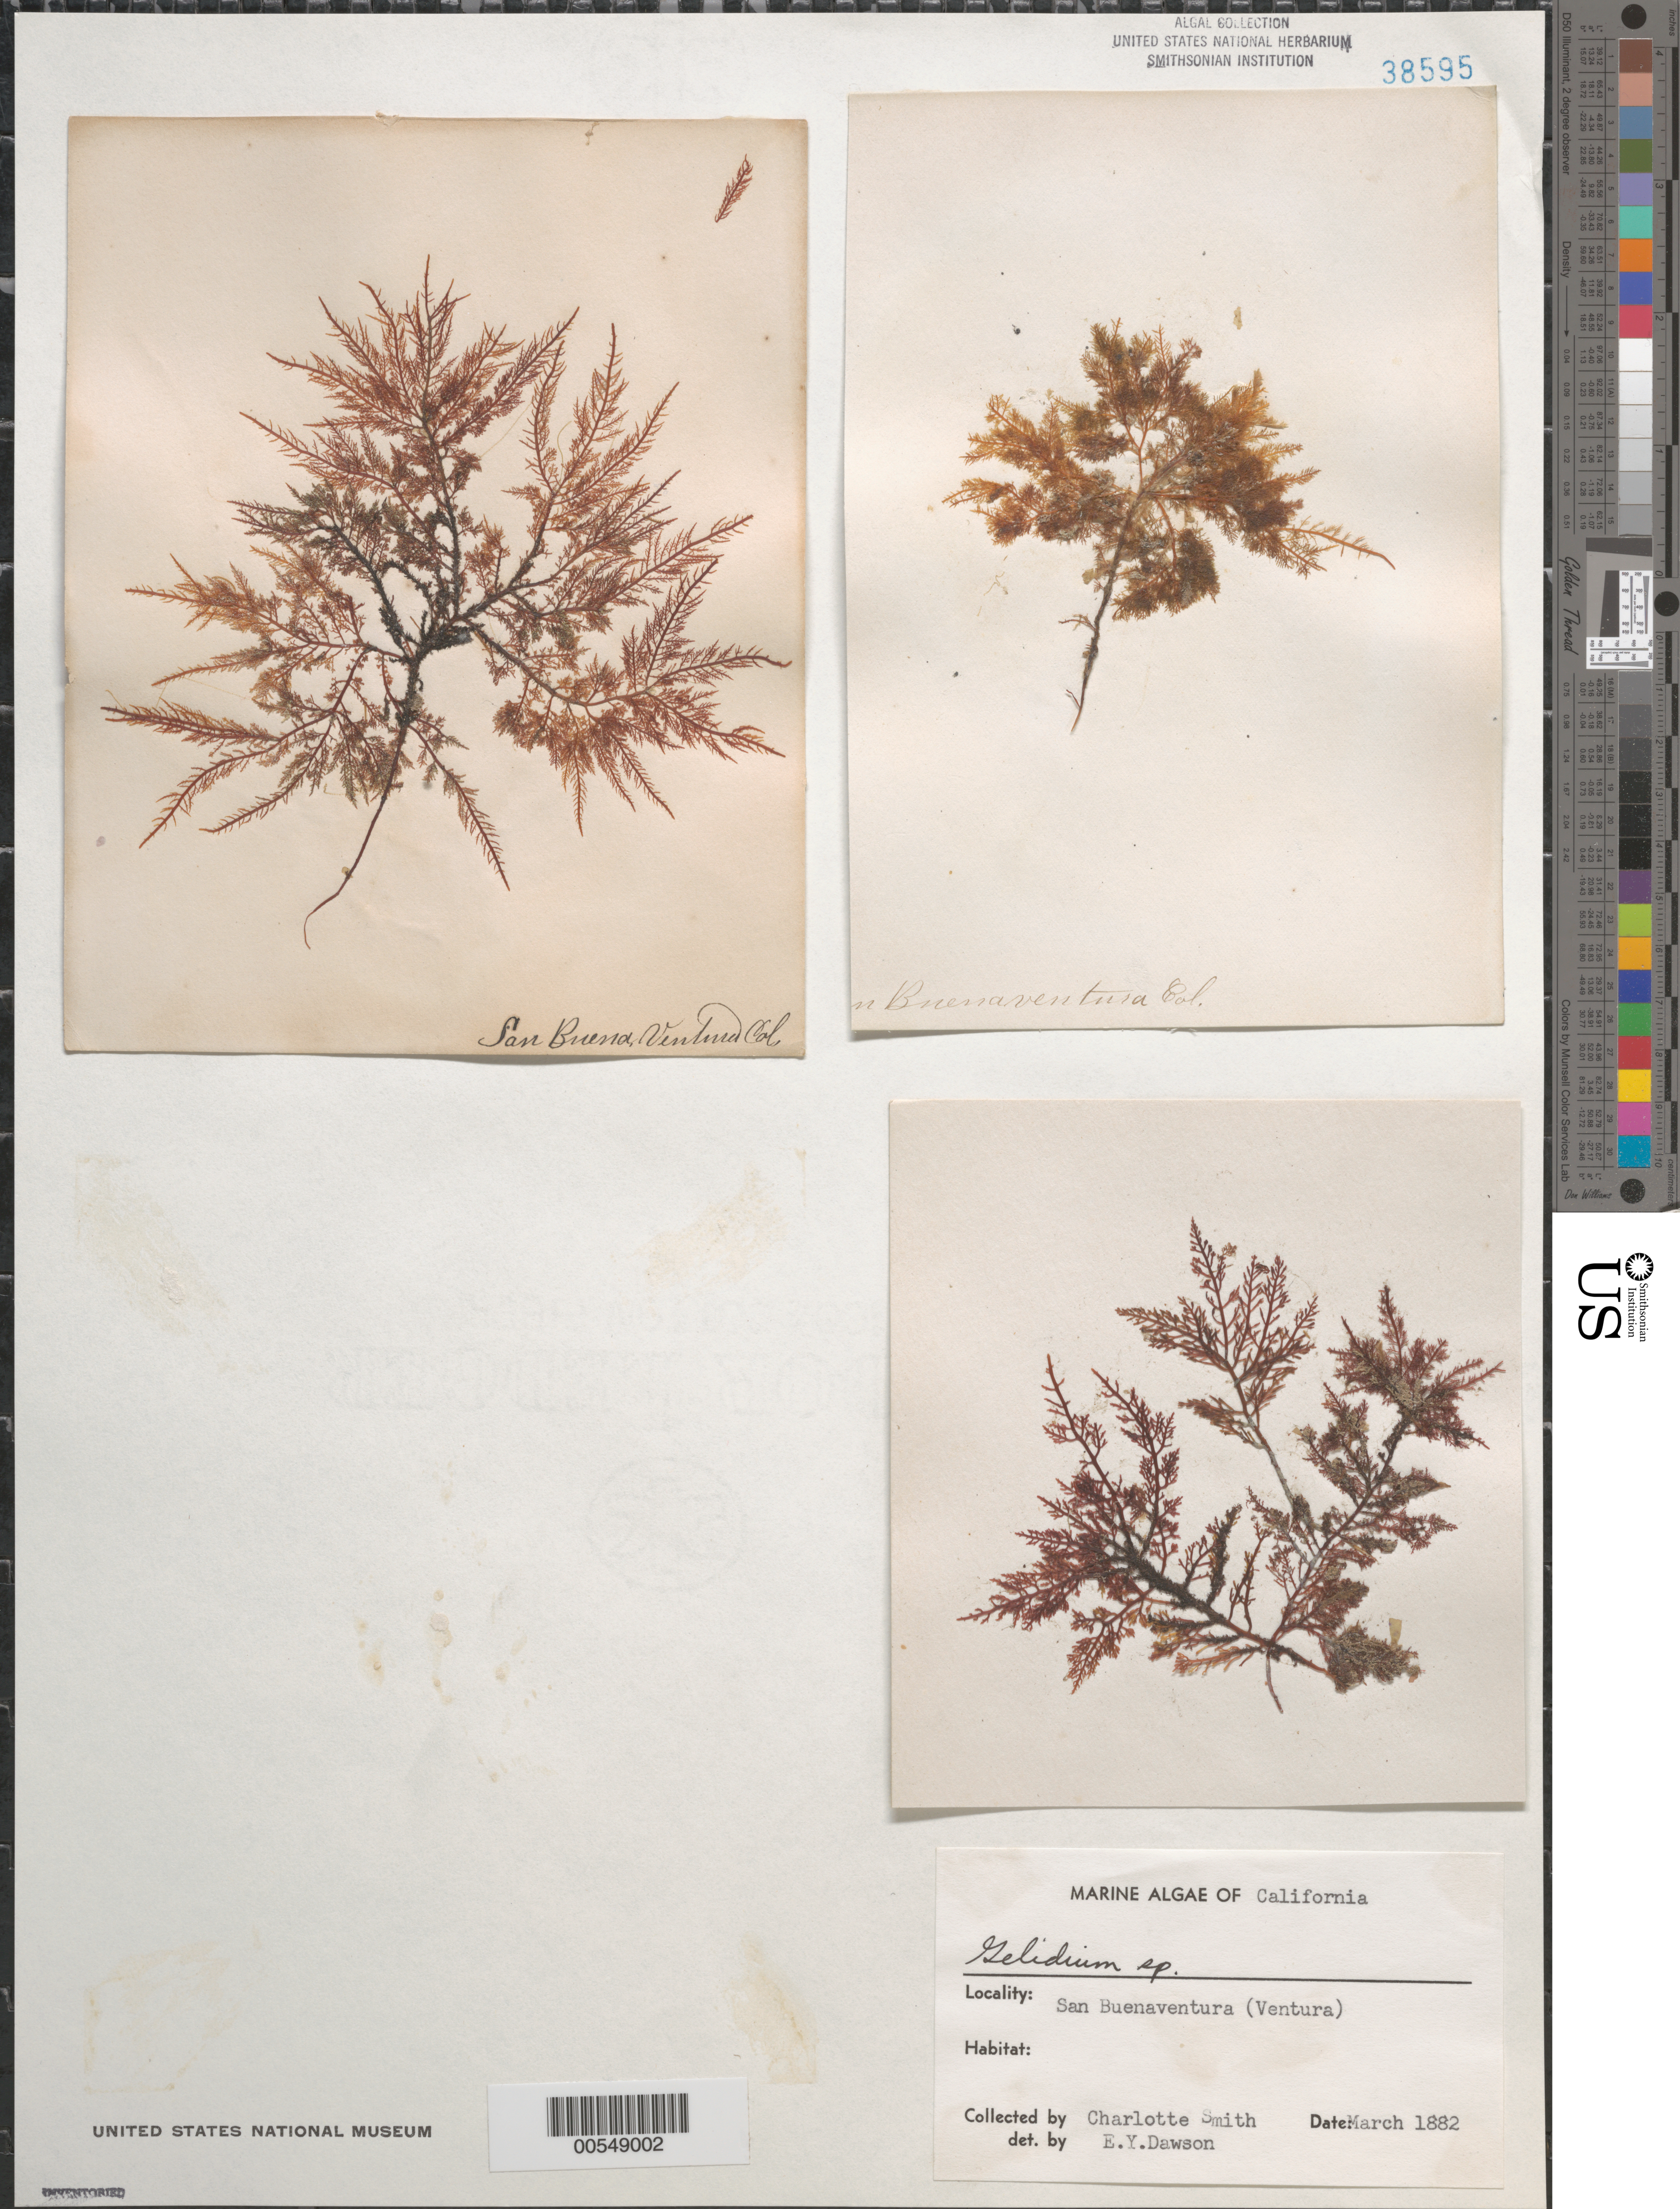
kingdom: Plantae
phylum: Rhodophyta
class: Florideophyceae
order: Gelidiales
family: Gelidiaceae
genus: Gelidium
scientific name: Gelidium sp.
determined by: Dawson, E. Y.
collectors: C. Smith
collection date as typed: Mar 1882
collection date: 1882-03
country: United States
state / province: California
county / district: Ventura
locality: San Buenaventura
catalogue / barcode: US 38595